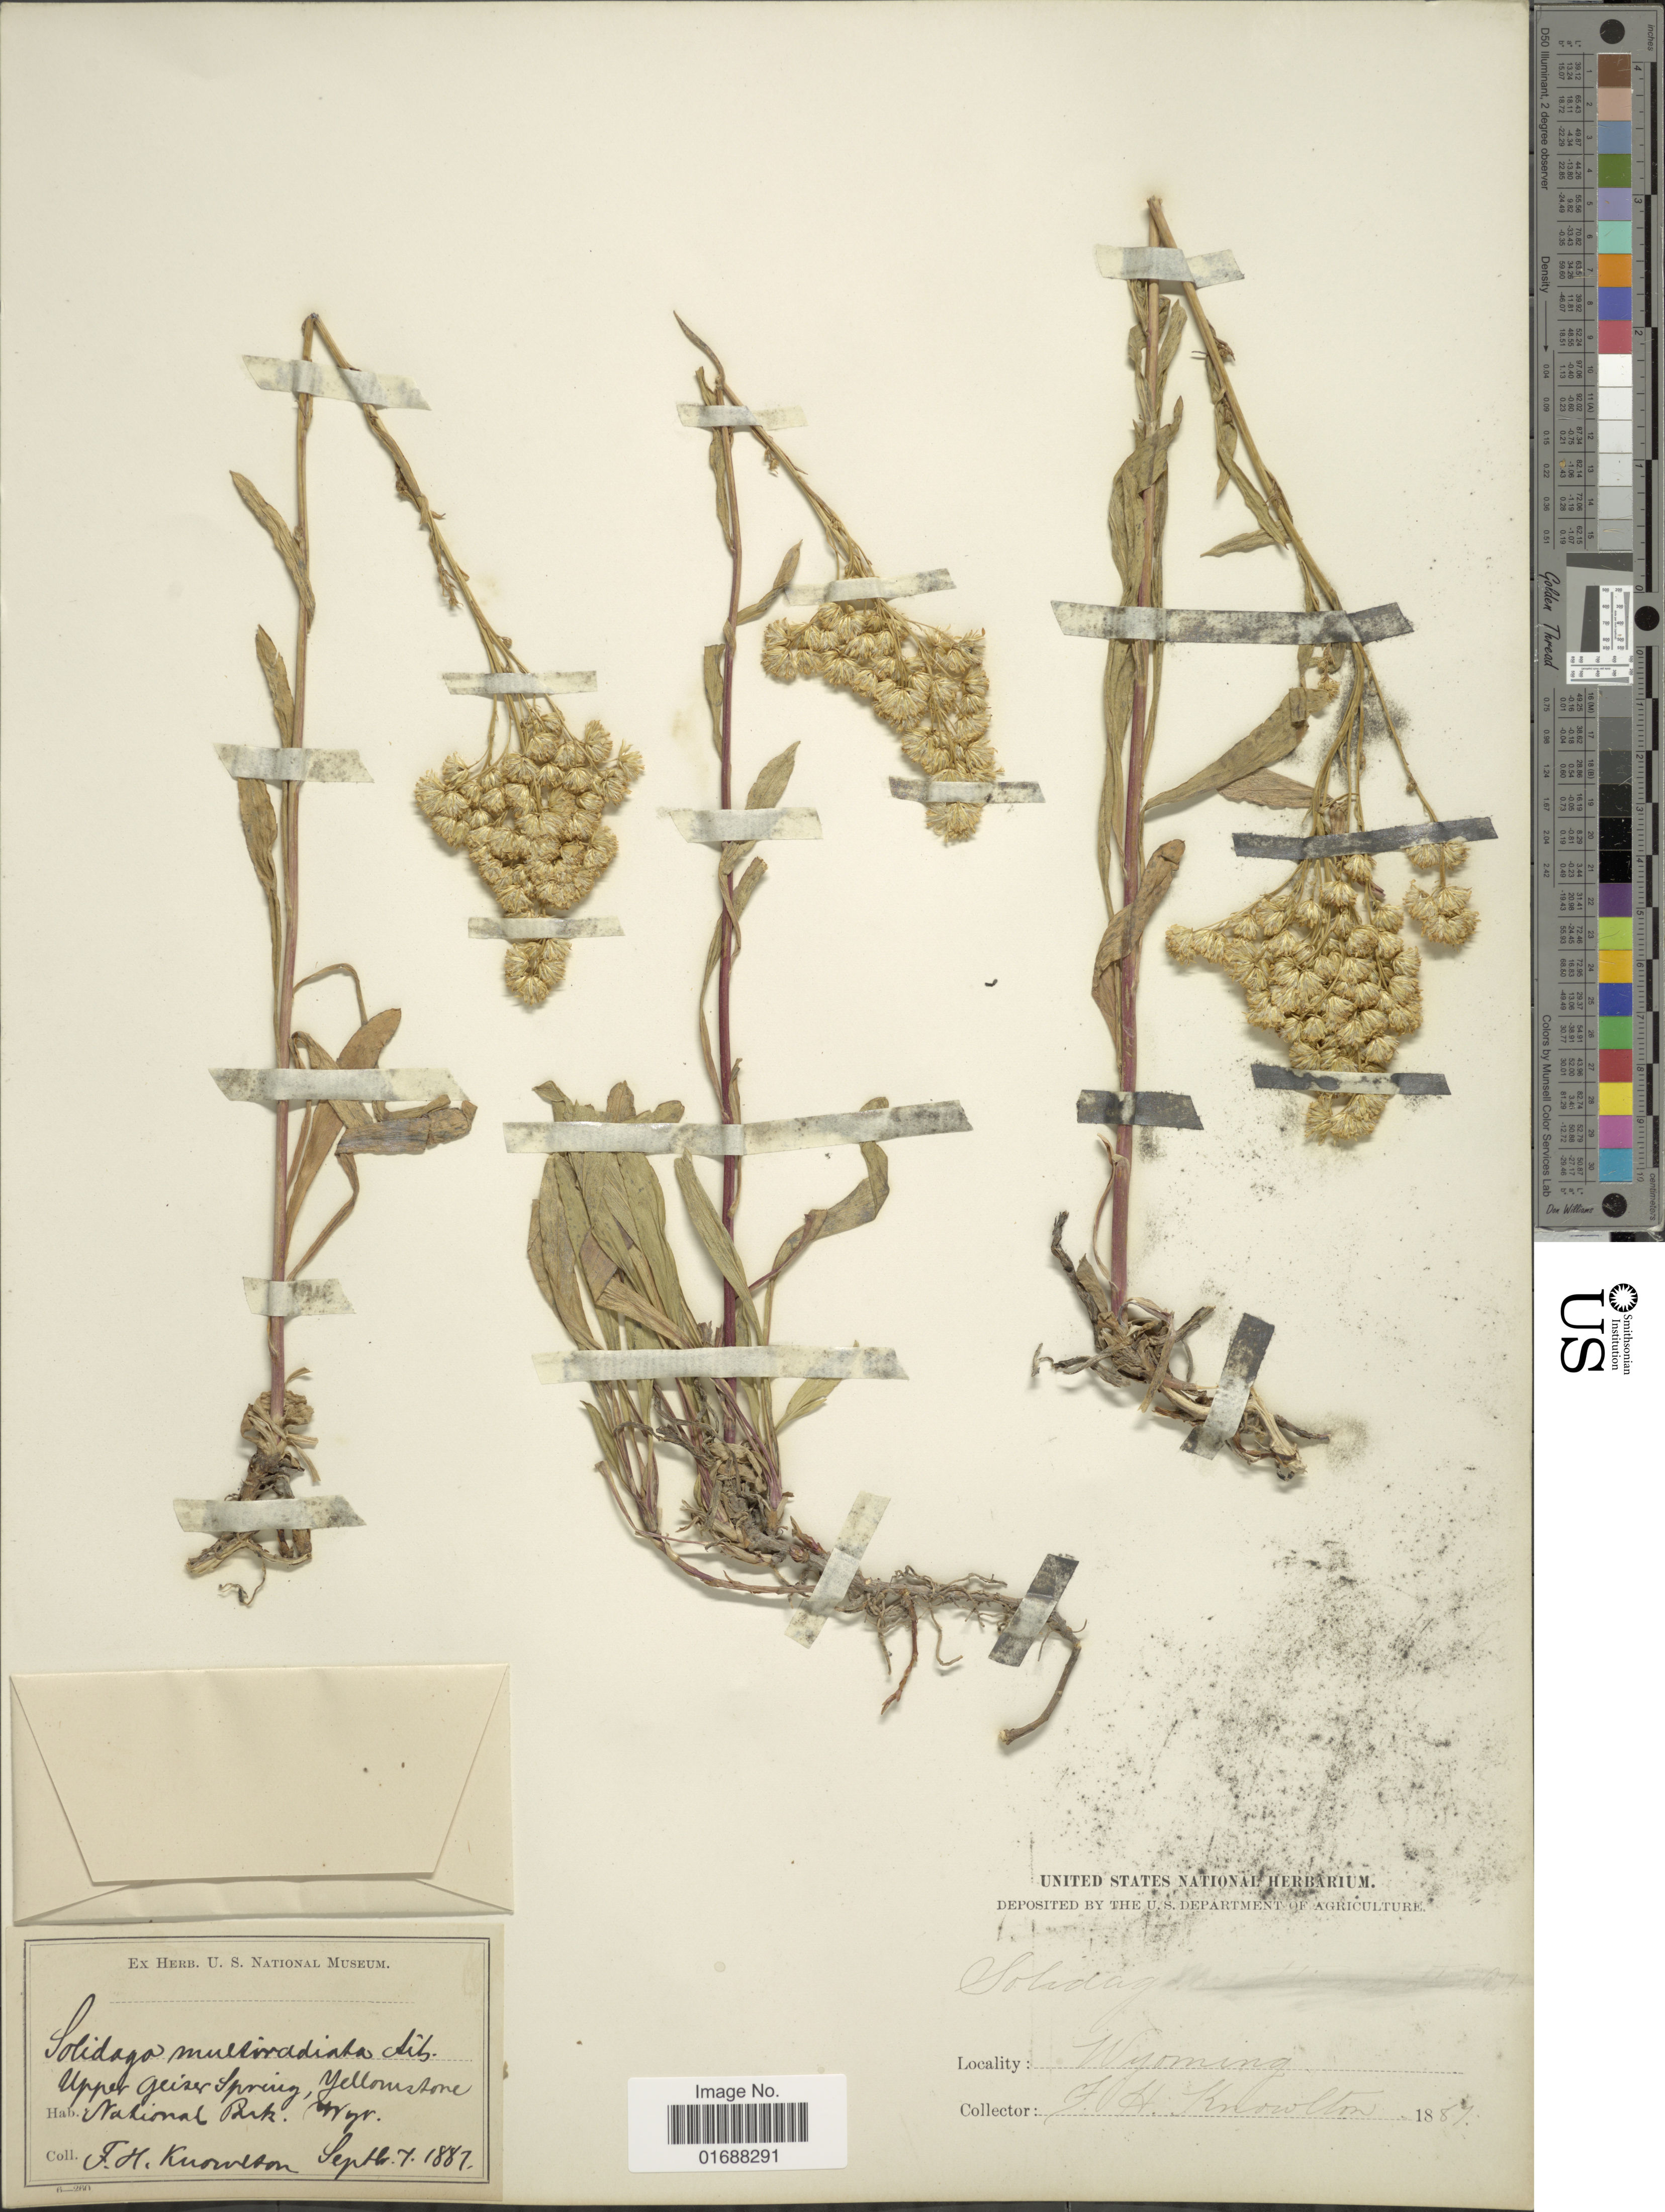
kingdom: Plantae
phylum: Tracheophyta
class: Magnoliopsida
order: Asterales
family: Asteraceae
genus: Solidago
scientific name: Solidago missouriensis var. missouriensis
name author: Nutt.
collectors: F. H. Knowlton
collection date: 1887-09-07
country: United States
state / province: Wyoming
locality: Upper Geiser Spring, Yellowstone National Park